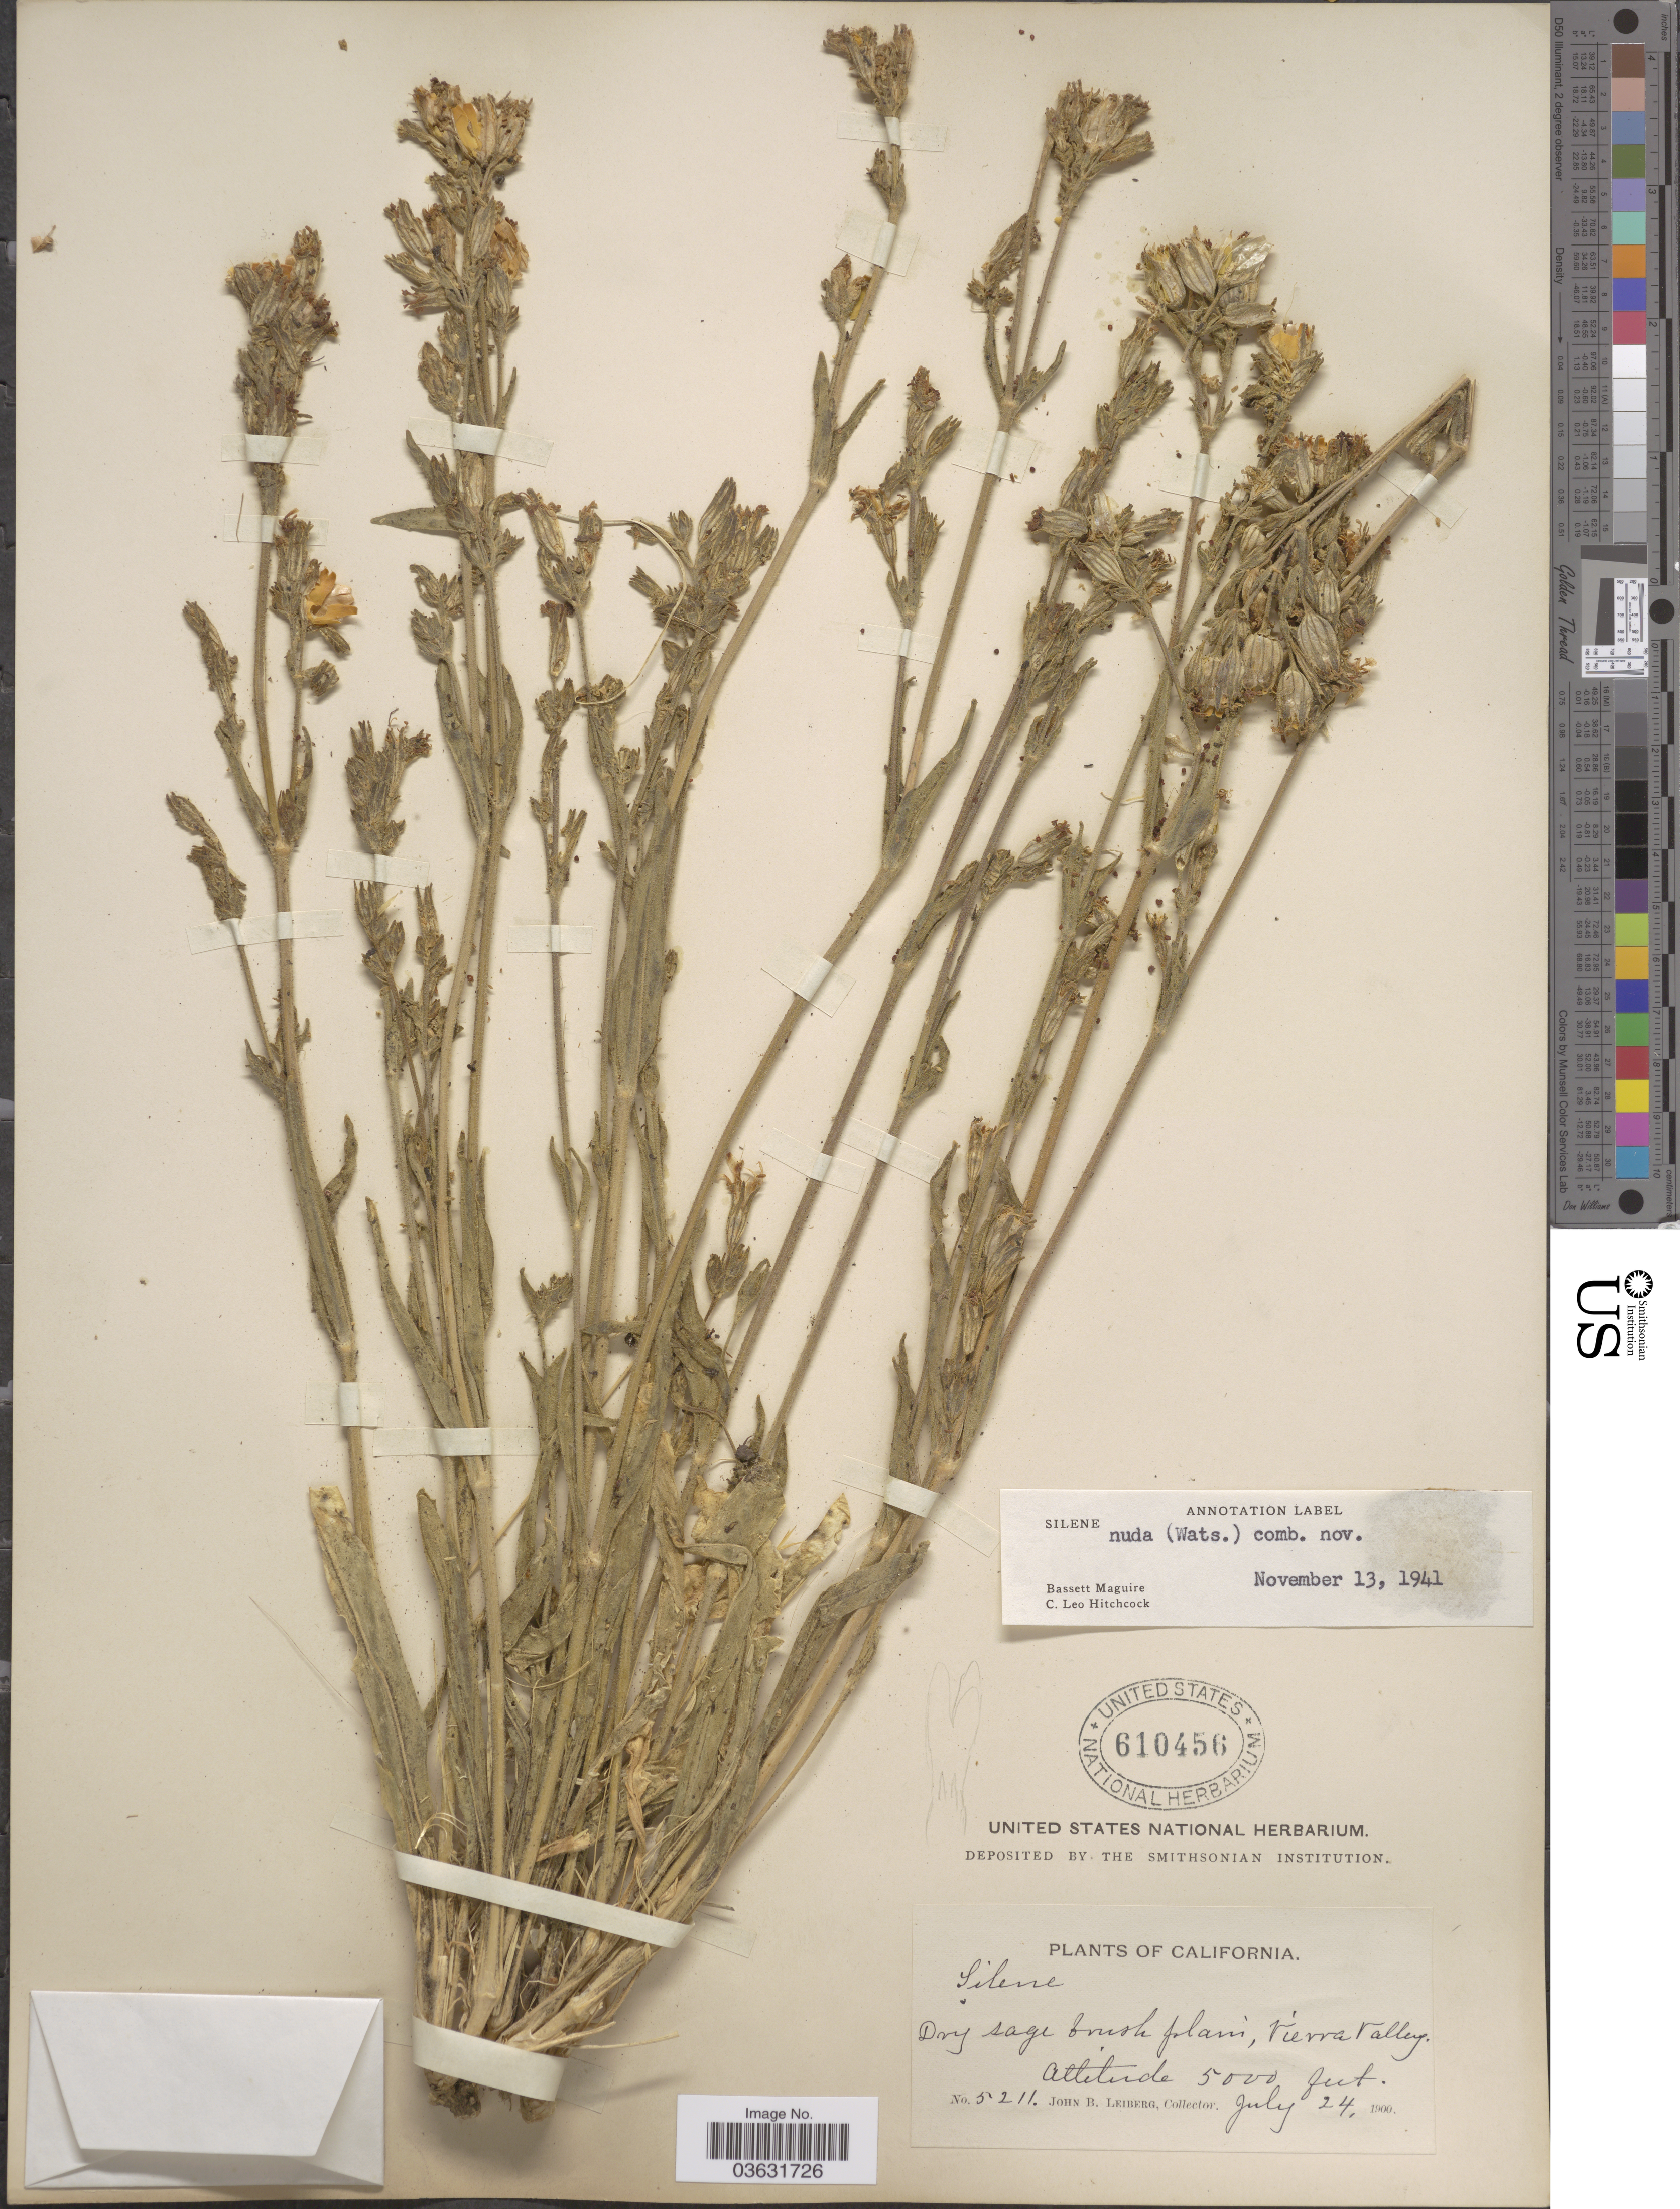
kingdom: Plantae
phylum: Tracheophyta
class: Magnoliopsida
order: Caryophyllales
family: Caryophyllaceae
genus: Silene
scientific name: Silene nuda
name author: (S. Watson) C.L. Hitchc. & Maguire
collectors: J. B. Leiberg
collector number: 5211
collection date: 1900-07-24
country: United States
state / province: California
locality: Vierra Valley.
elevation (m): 1524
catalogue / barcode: US 610456